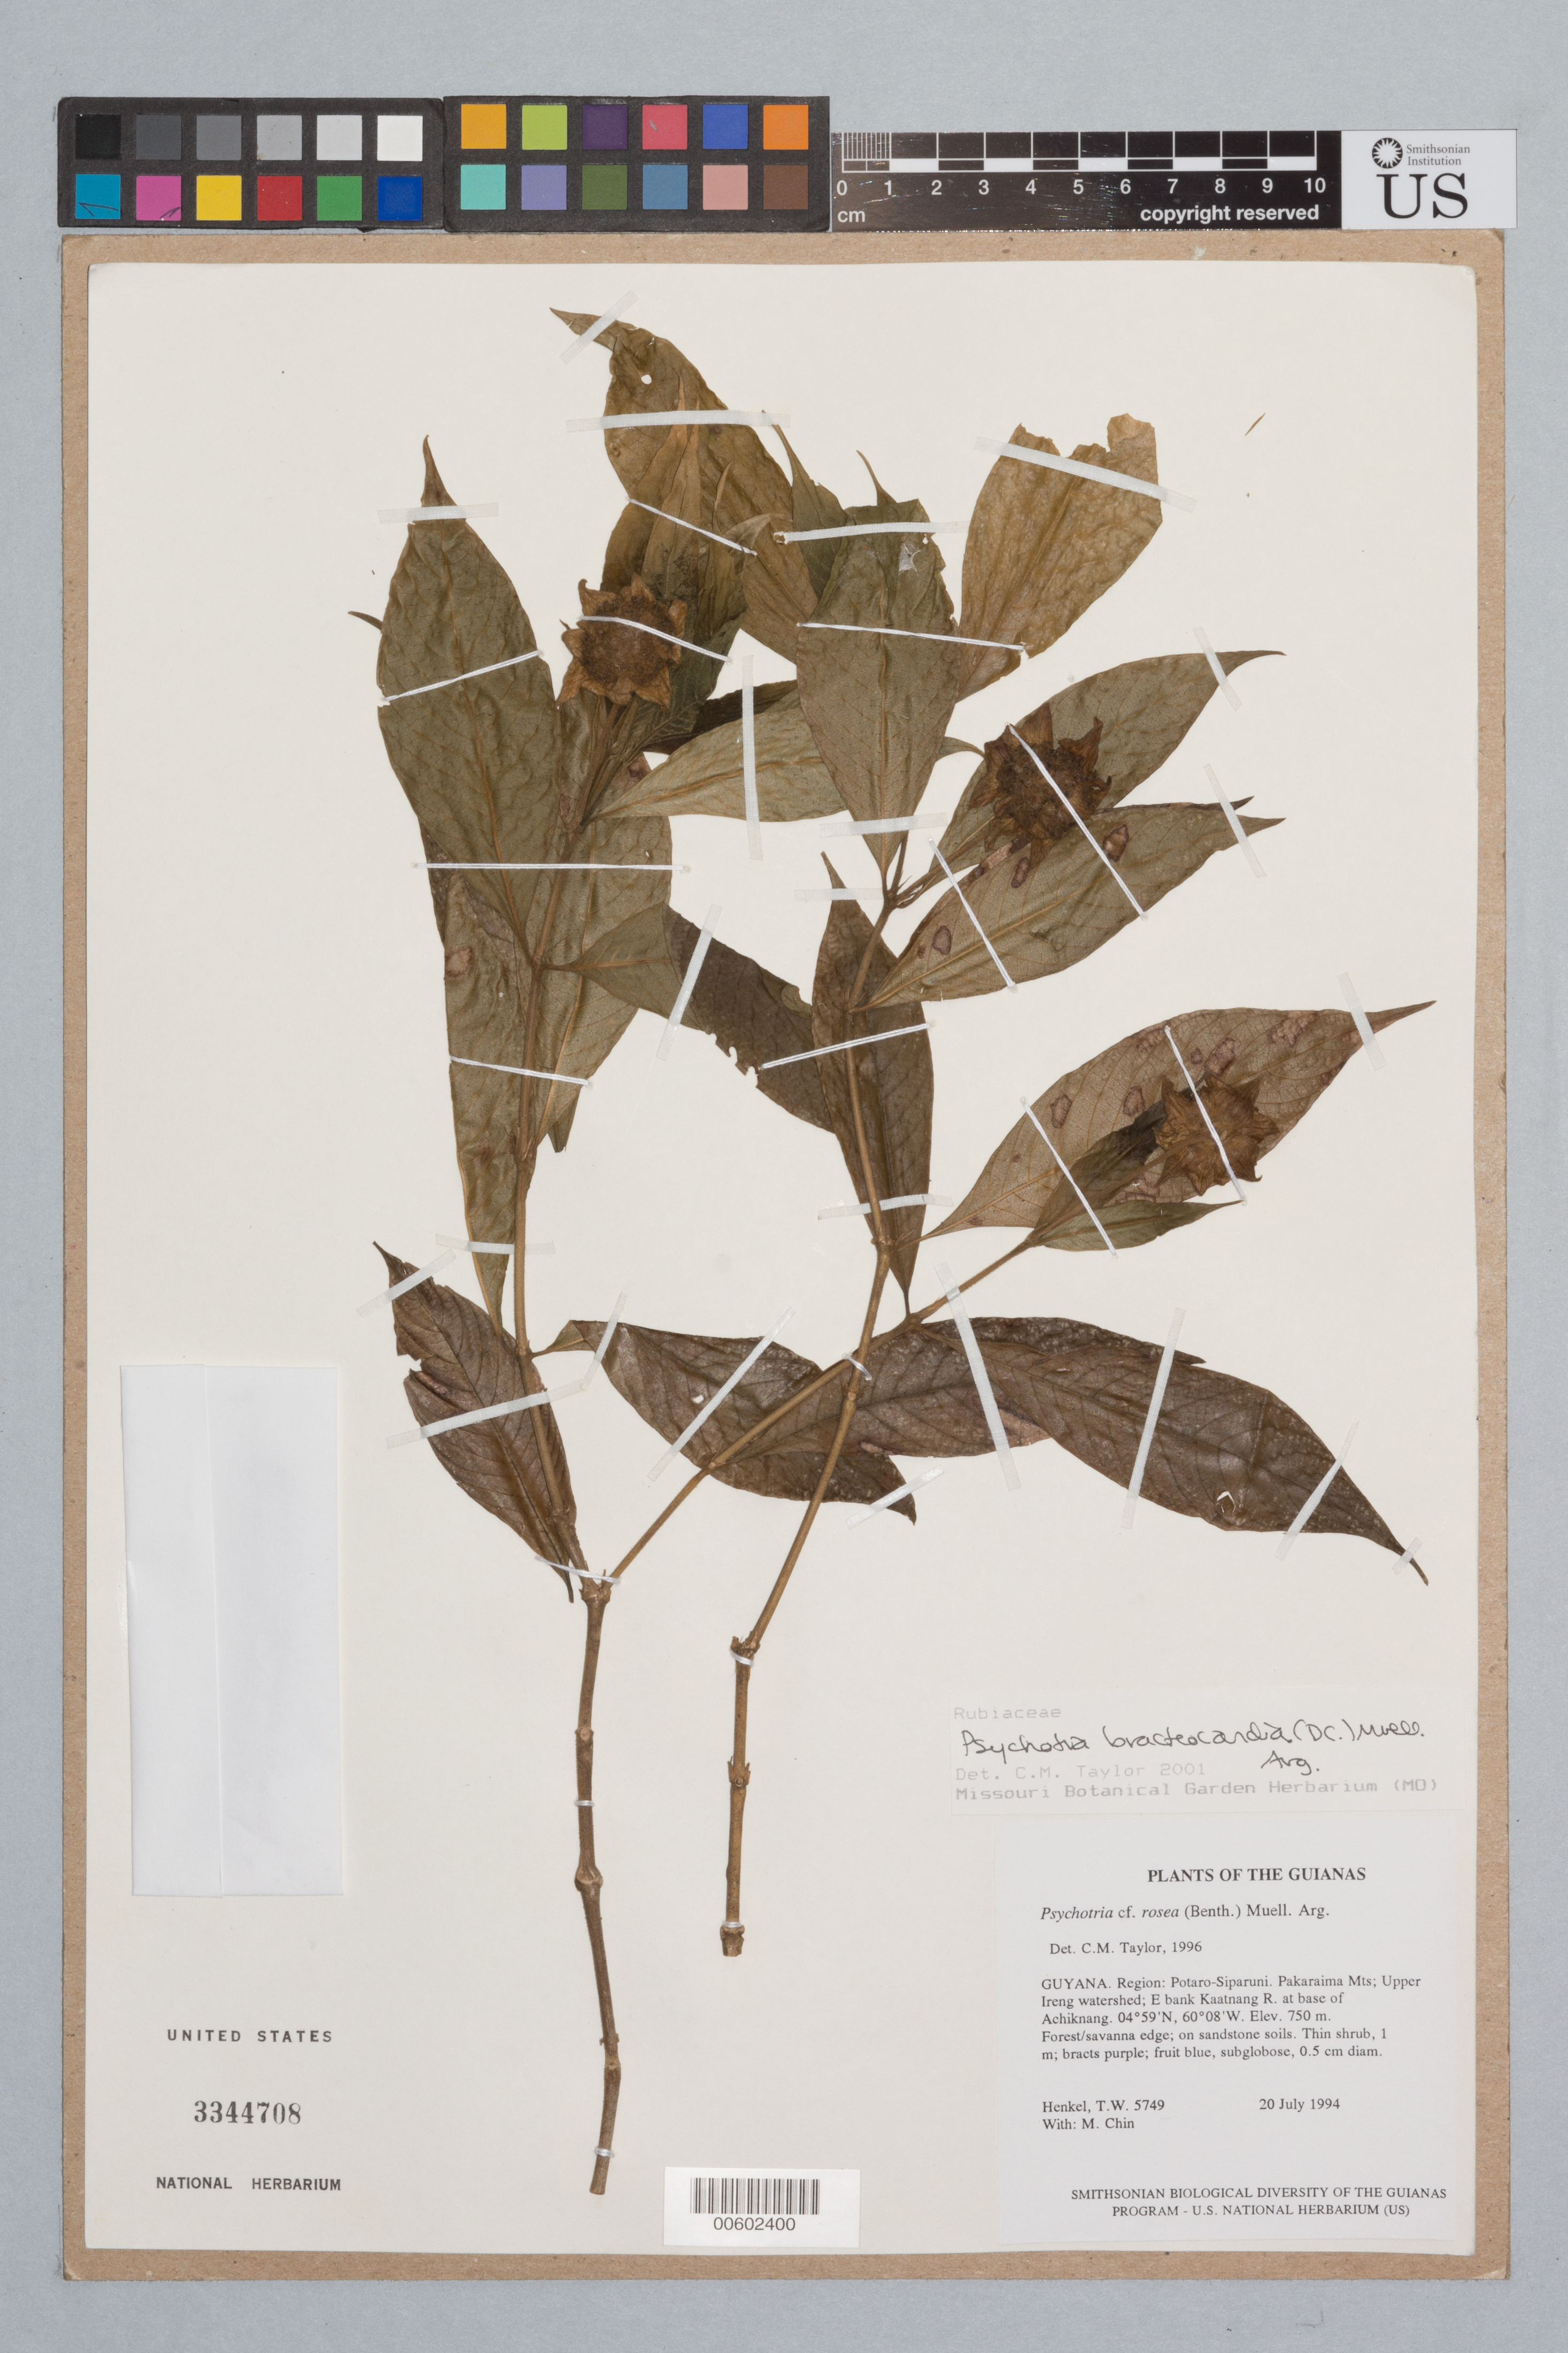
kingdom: Plantae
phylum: Tracheophyta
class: Magnoliopsida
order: Gentianales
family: Rubiaceae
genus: Palicourea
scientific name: Palicourea bracteocardia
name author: (DC.) Delprete & J.H. Kirkbr.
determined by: Kirkbride, J. H., Jr.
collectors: T. Henkel & M. Chin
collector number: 5749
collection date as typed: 20 July 1994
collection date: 1994-07-20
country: Guyana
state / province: Potaro-Siparuni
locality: Pakaraima Mts; Upper Ireng watershed; E bank Kaatnang R. at base of Achiknang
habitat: Forest/savanna edge; on sandstone soils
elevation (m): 750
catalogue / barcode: US 3344708